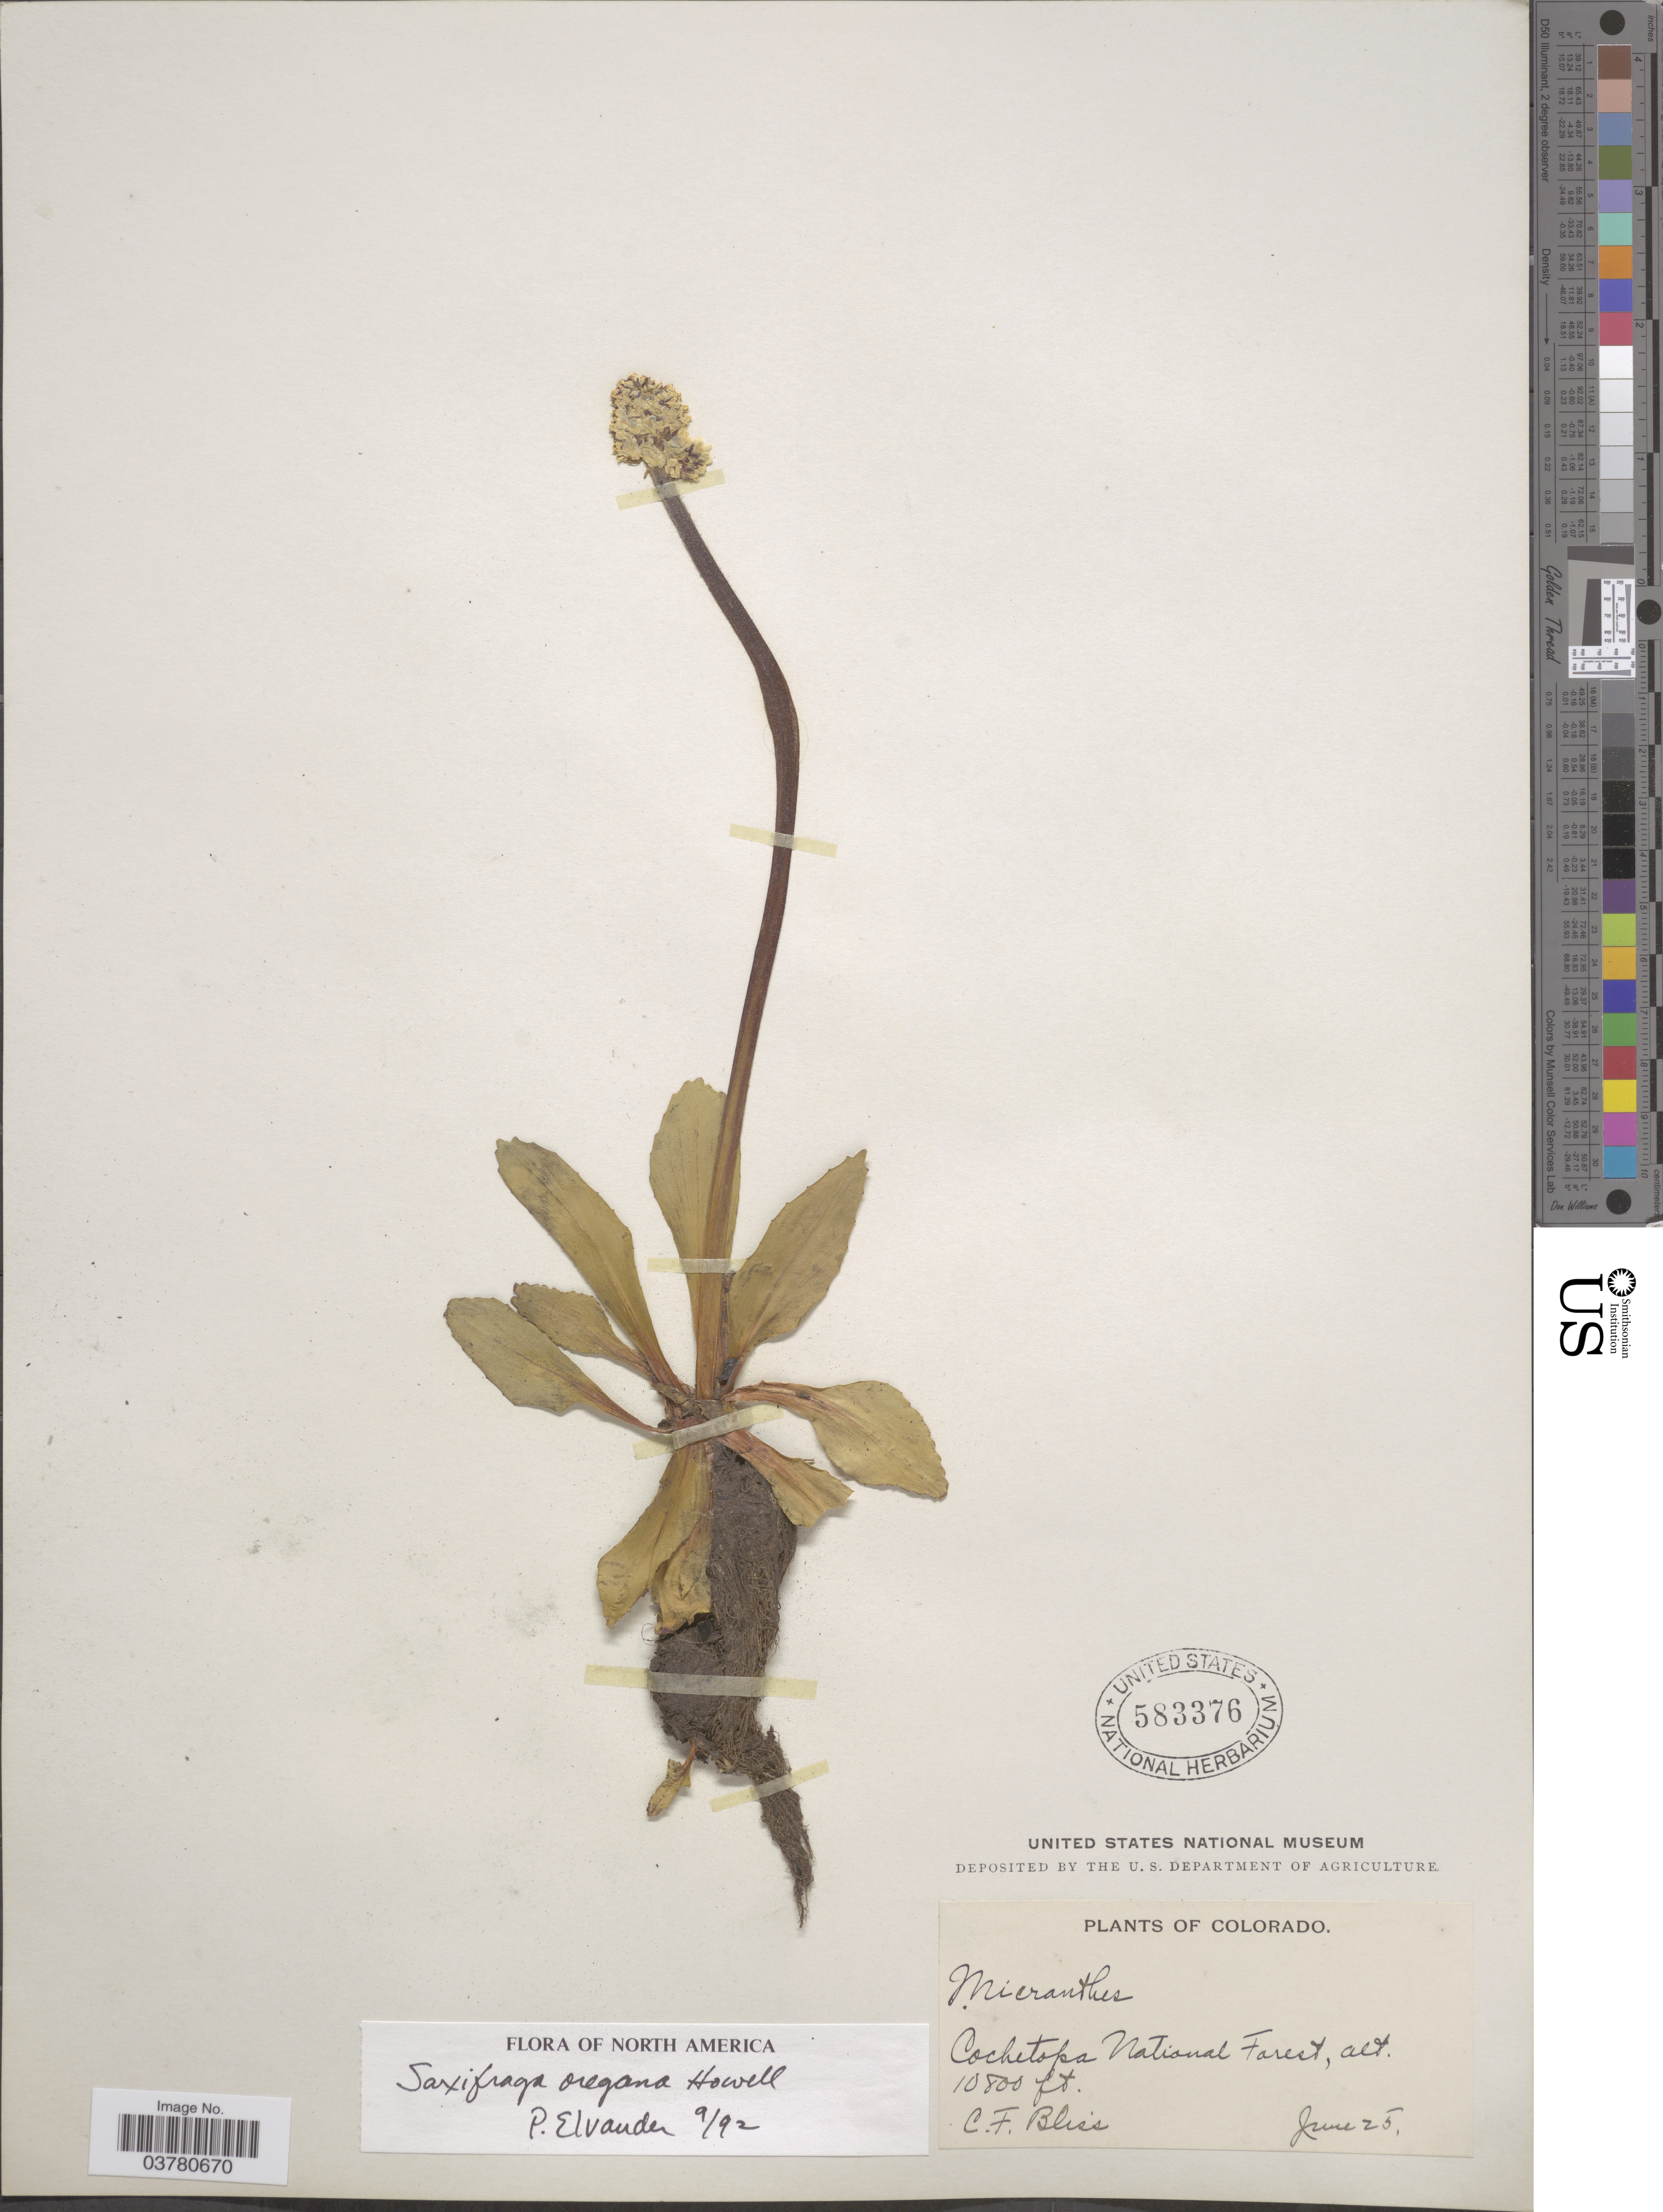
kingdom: Plantae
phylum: Tracheophyta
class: Magnoliopsida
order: Saxifragales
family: Saxifragaceae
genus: Micranthes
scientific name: Micranthes oregana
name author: (Howell) Small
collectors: C. Bliss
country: United States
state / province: Colorado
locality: Cochetopa National Forest.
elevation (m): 3292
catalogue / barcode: US 583376